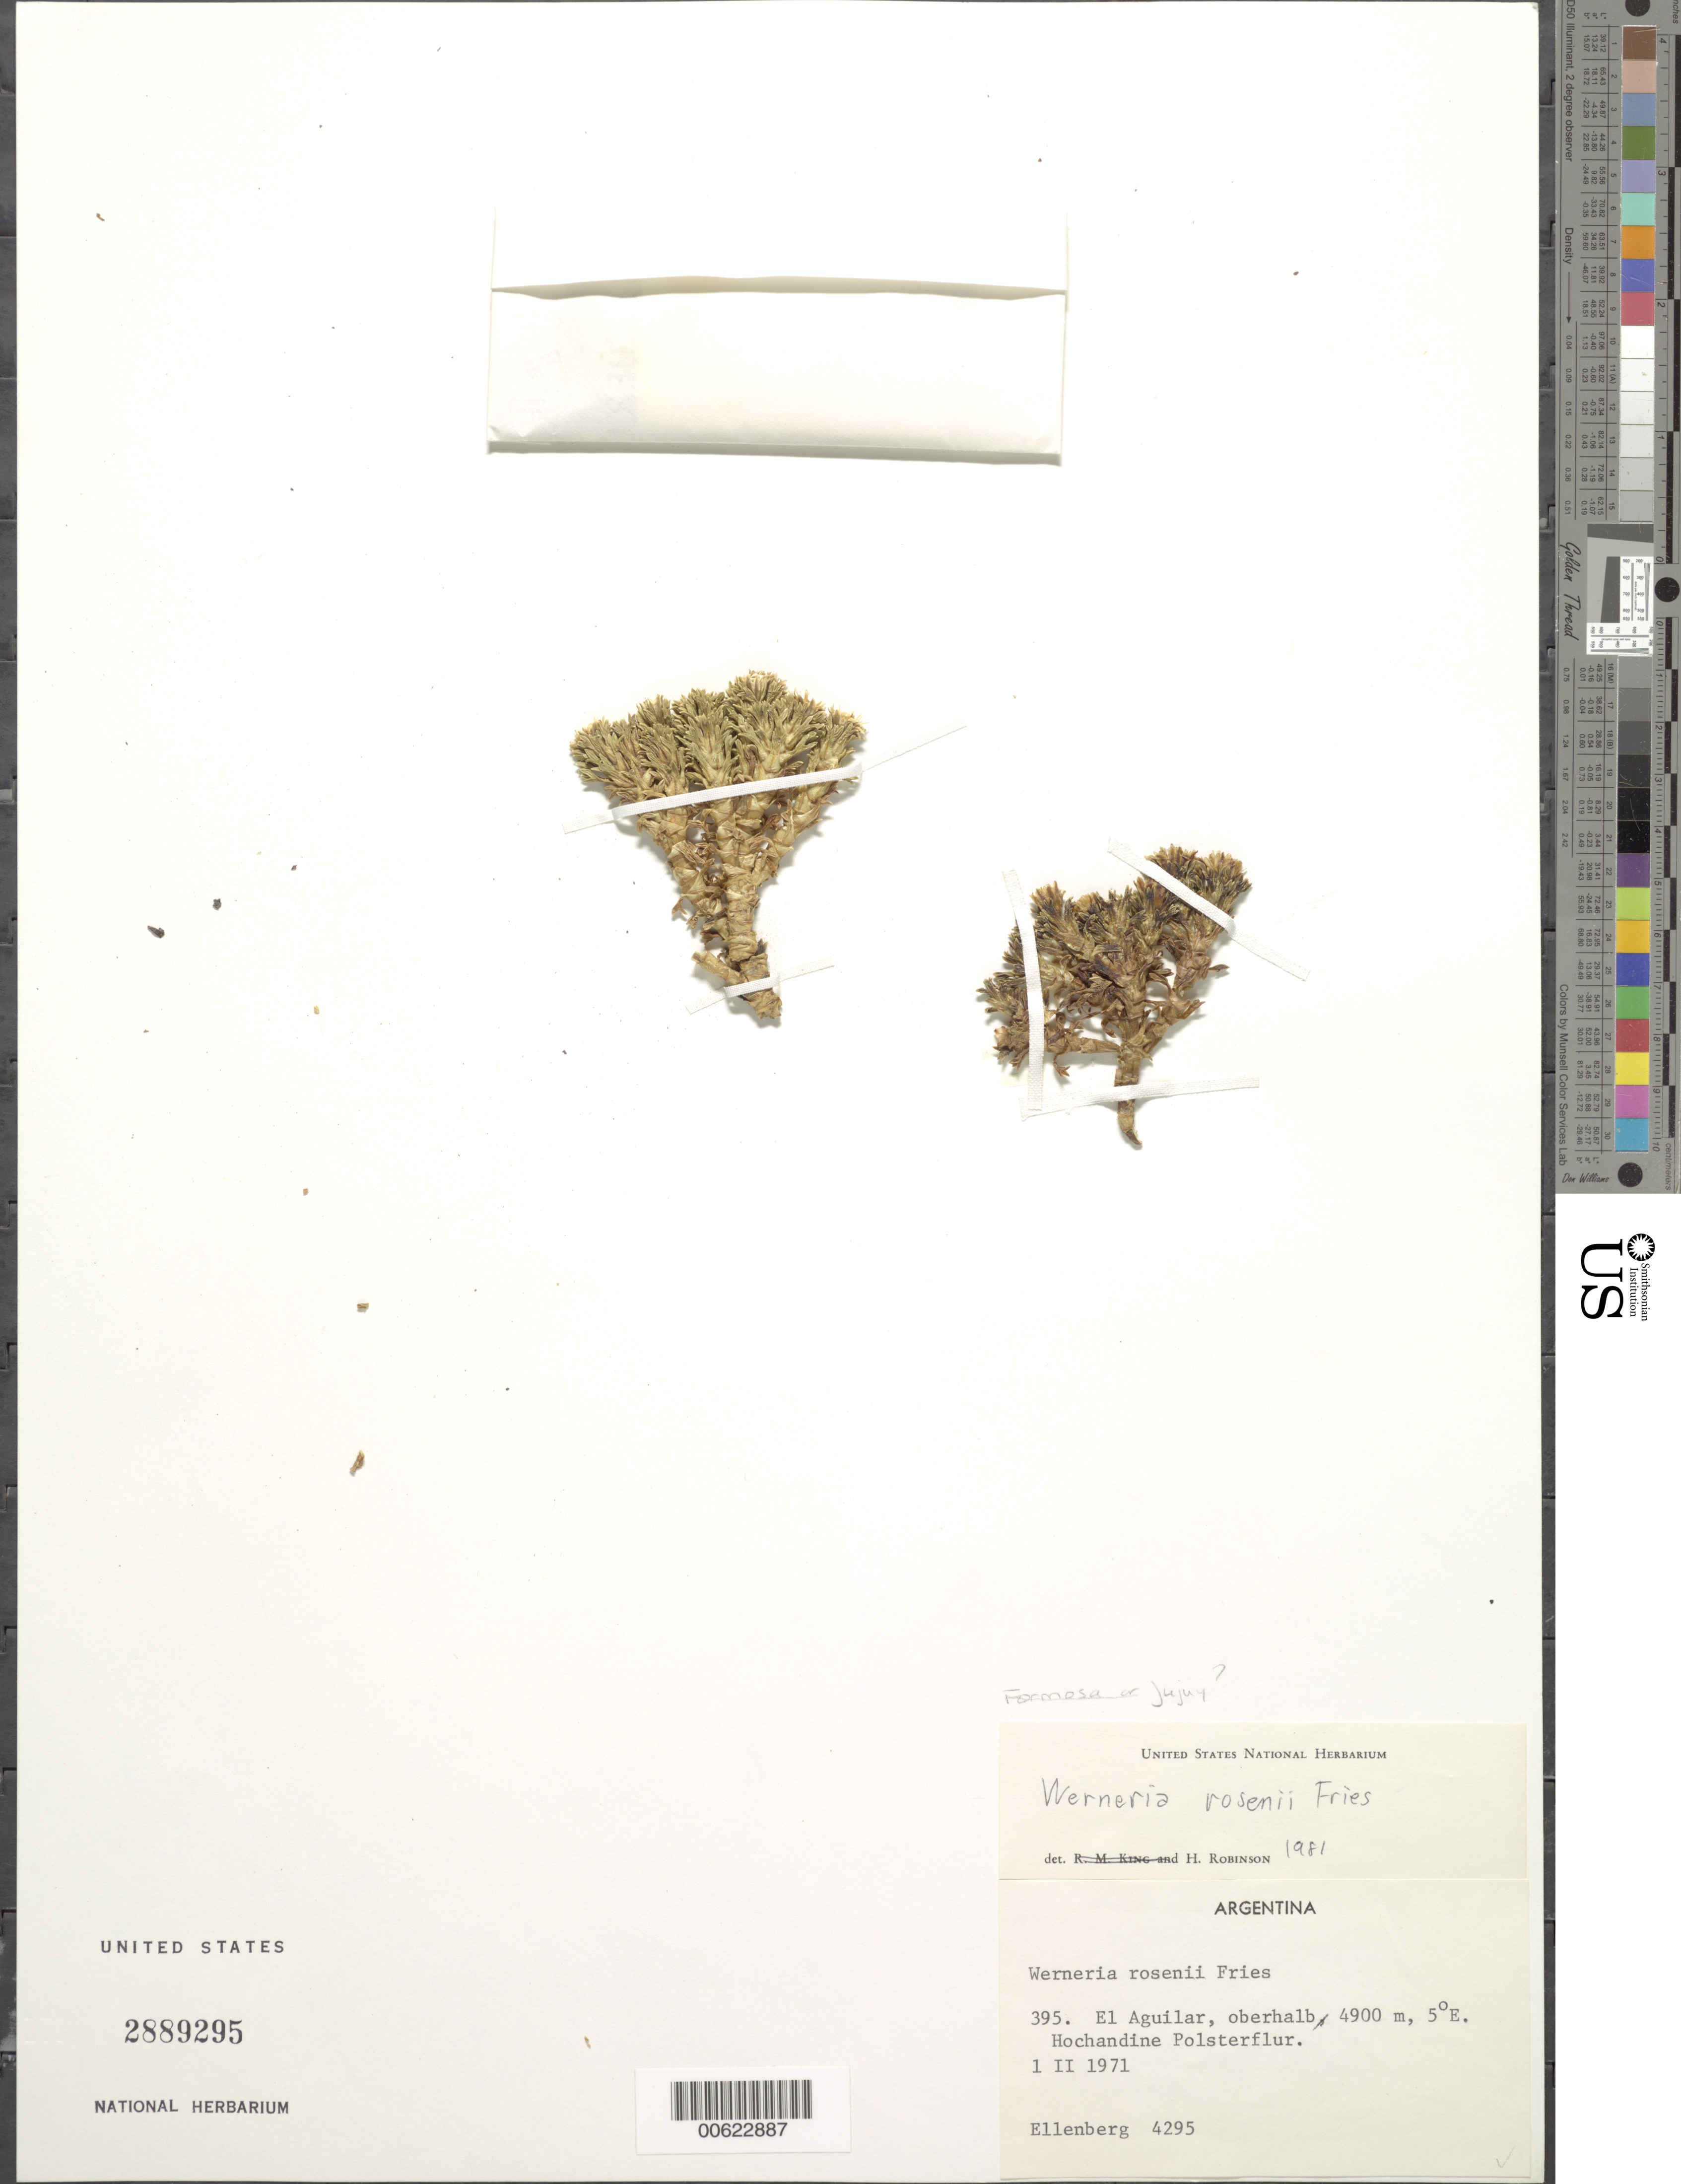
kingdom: Plantae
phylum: Tracheophyta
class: Magnoliopsida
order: Asterales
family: Asteraceae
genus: Xenophyllum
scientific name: Xenophyllum pseudodigitatum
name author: (Rockh.) V.A. Funk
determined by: Funk, Vicki A., (BOT), Smithsonian Institution - National Museum of Natural History (UNITED STATES)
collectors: H. Ellenberg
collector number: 4295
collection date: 1971-02-01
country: Argentina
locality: El Aguilar, oberhalb, 5° E. Hochandine Polsterflur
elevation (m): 4900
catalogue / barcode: US 2889295